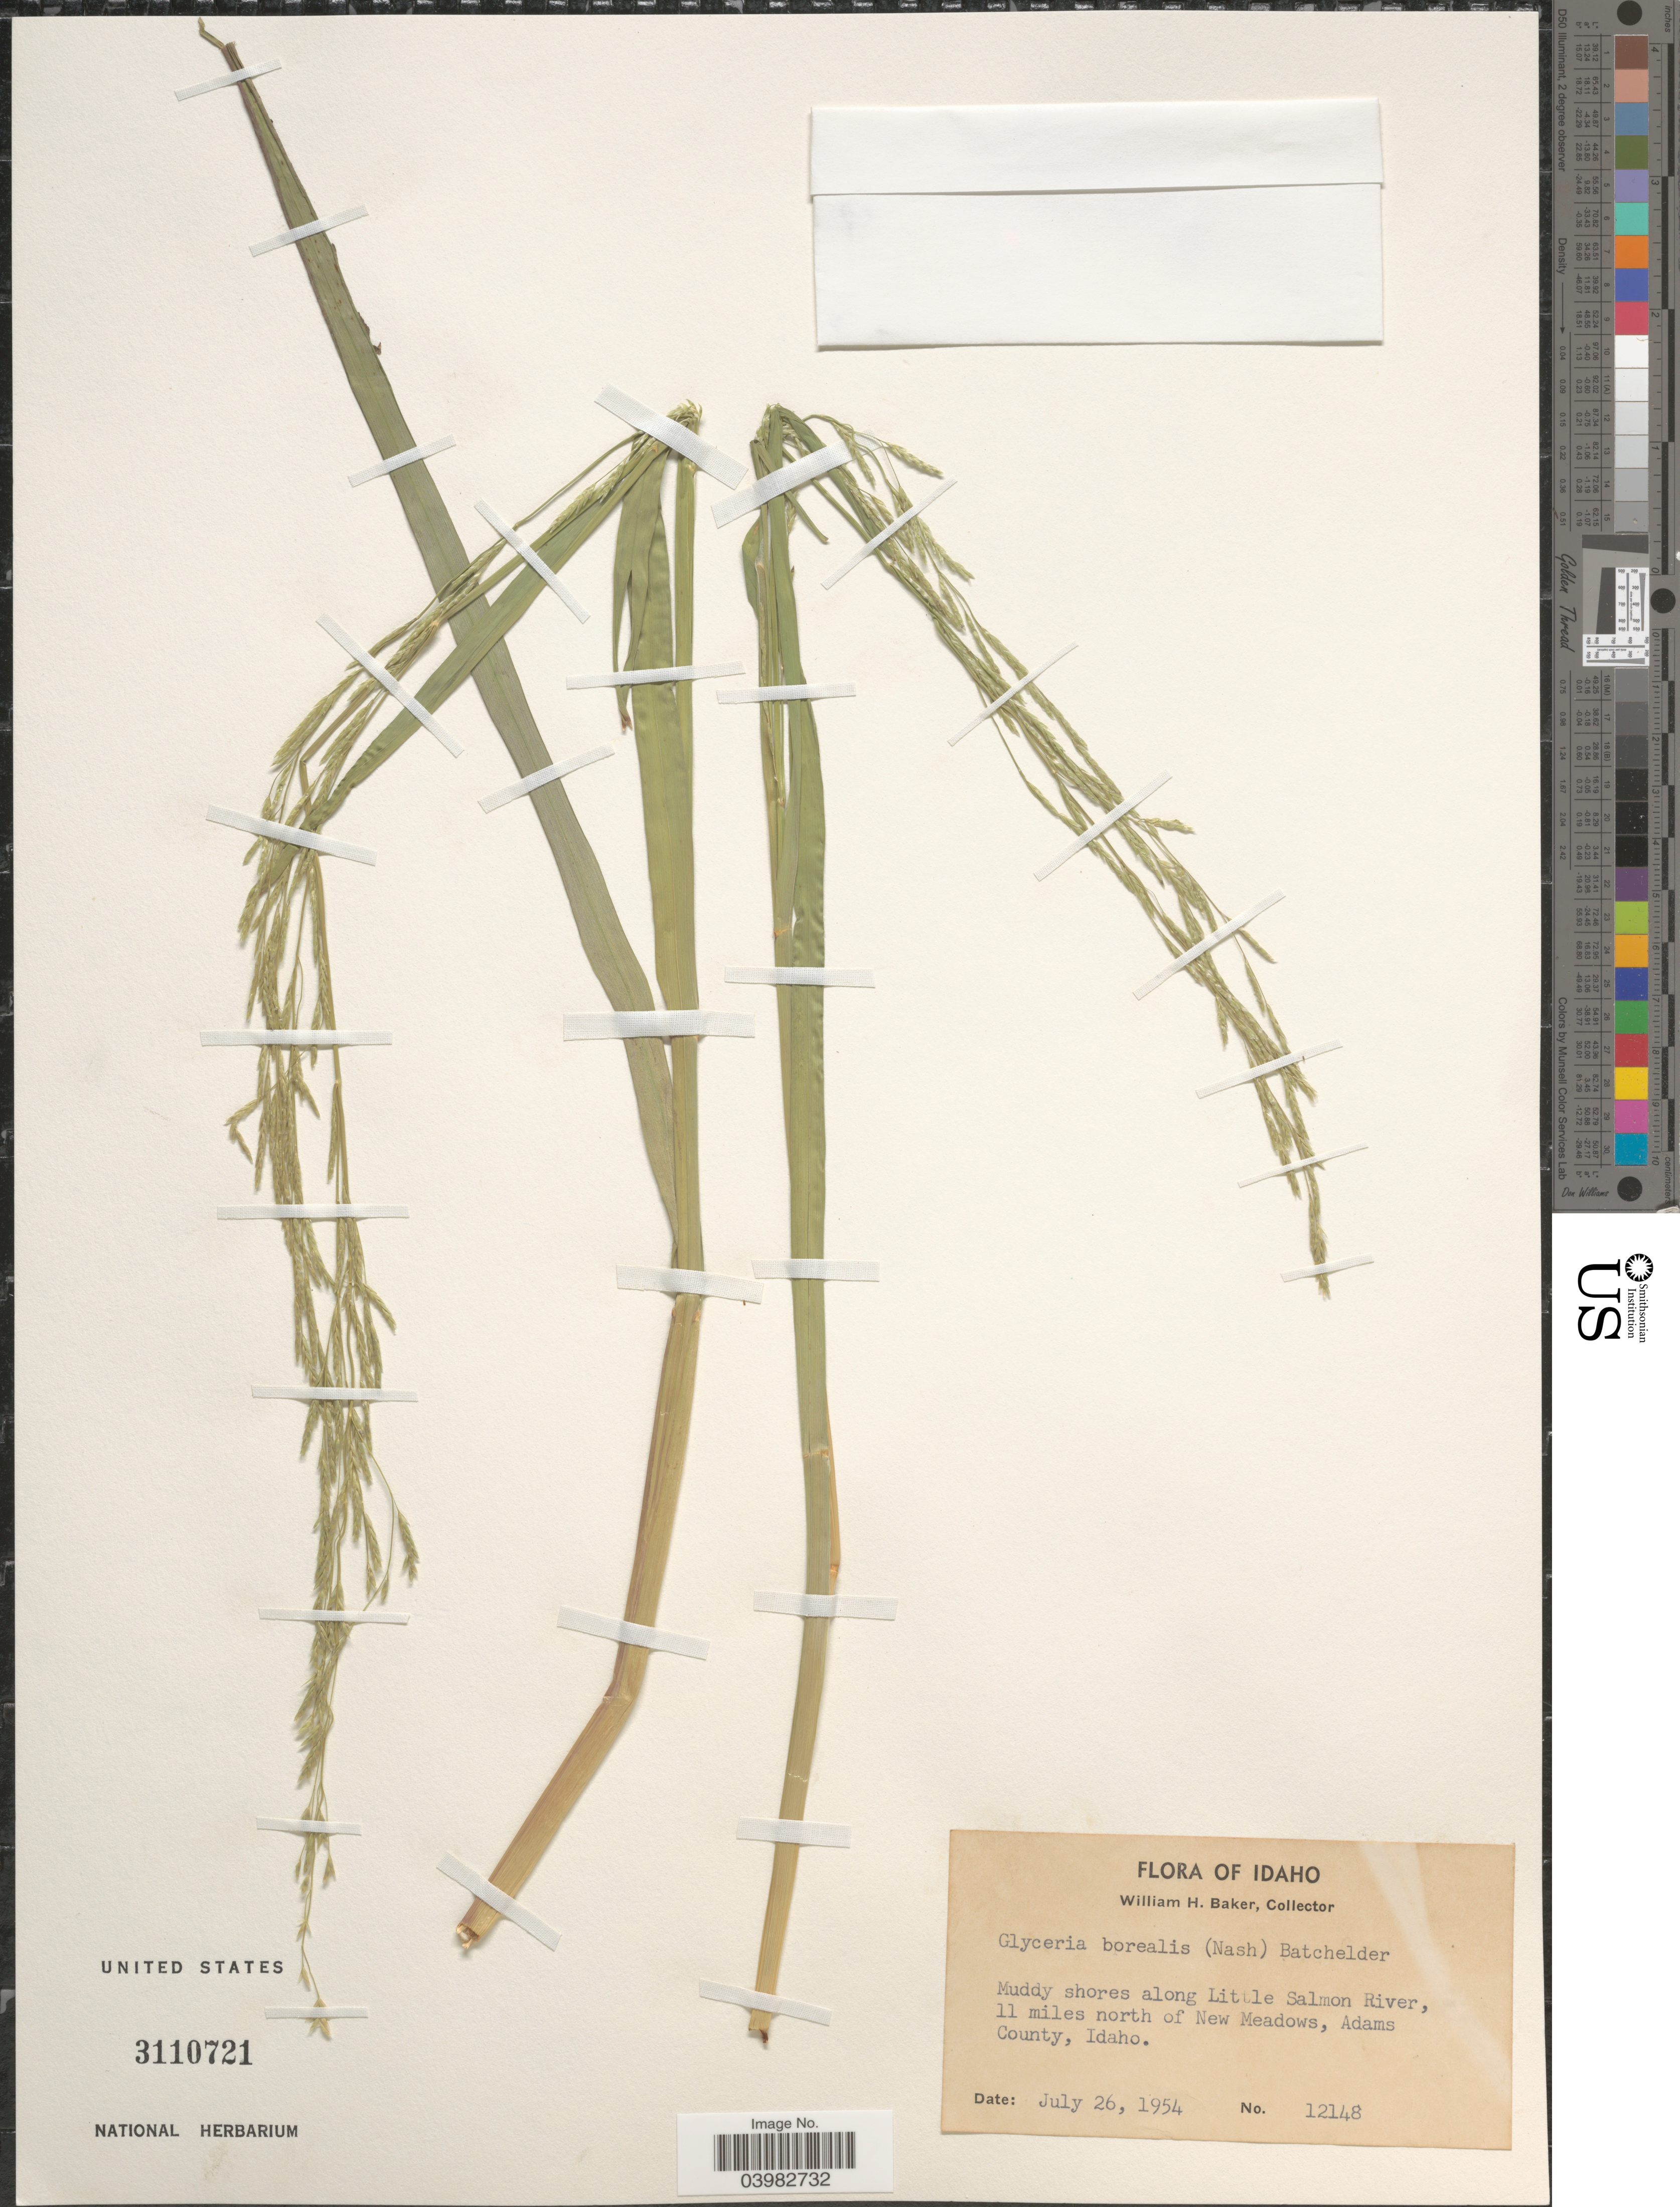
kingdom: Plantae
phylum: Tracheophyta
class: Liliopsida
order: Poales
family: Poaceae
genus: Glyceria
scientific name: Glyceria borealis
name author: (Nash) Batchelder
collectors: W. H. Baker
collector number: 12148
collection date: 1954-07-26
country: United States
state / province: Idaho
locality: Along Little Salmon River, 11 miles north of New Meadows, Adams County.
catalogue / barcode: US 3110721